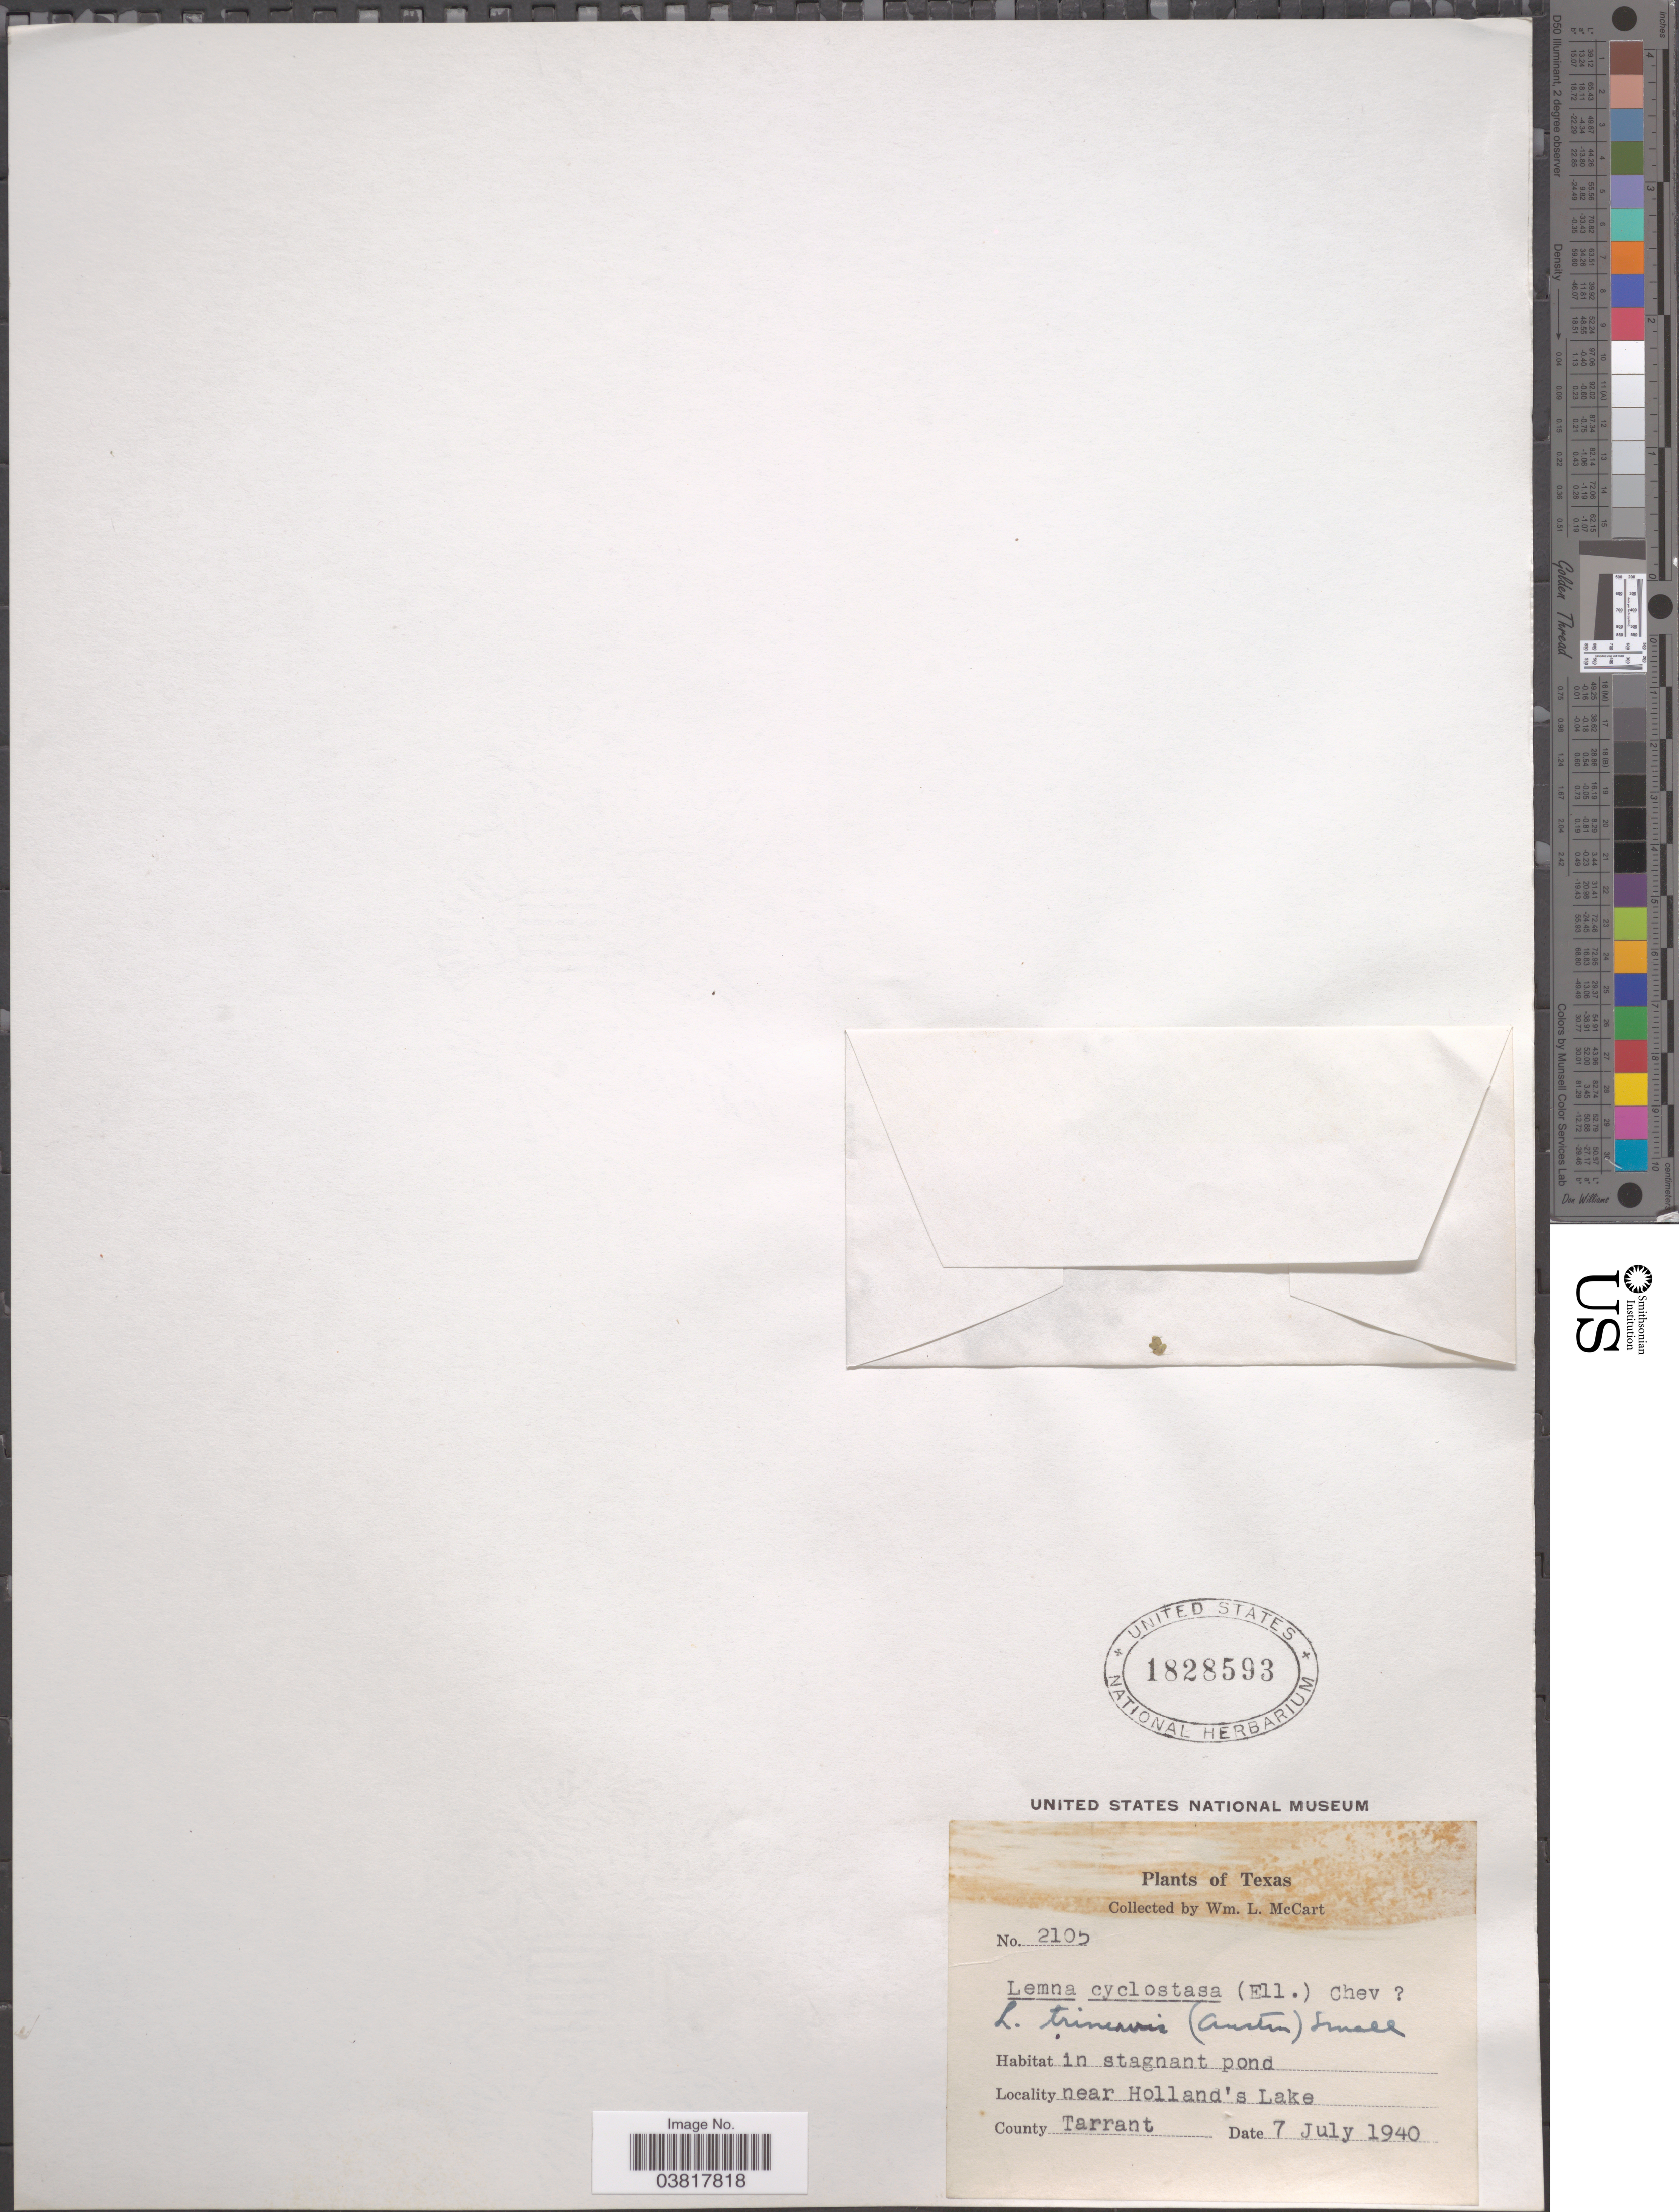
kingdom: Plantae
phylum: Tracheophyta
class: Liliopsida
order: Alismatales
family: Araceae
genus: Lemna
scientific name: Lemna valdiviana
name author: Phil.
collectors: W. McCart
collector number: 2105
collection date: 1940-07-07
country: United States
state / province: Texas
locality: In stagnant pond. Near Holland's Lake. County Tarrant.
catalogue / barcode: US 1828593